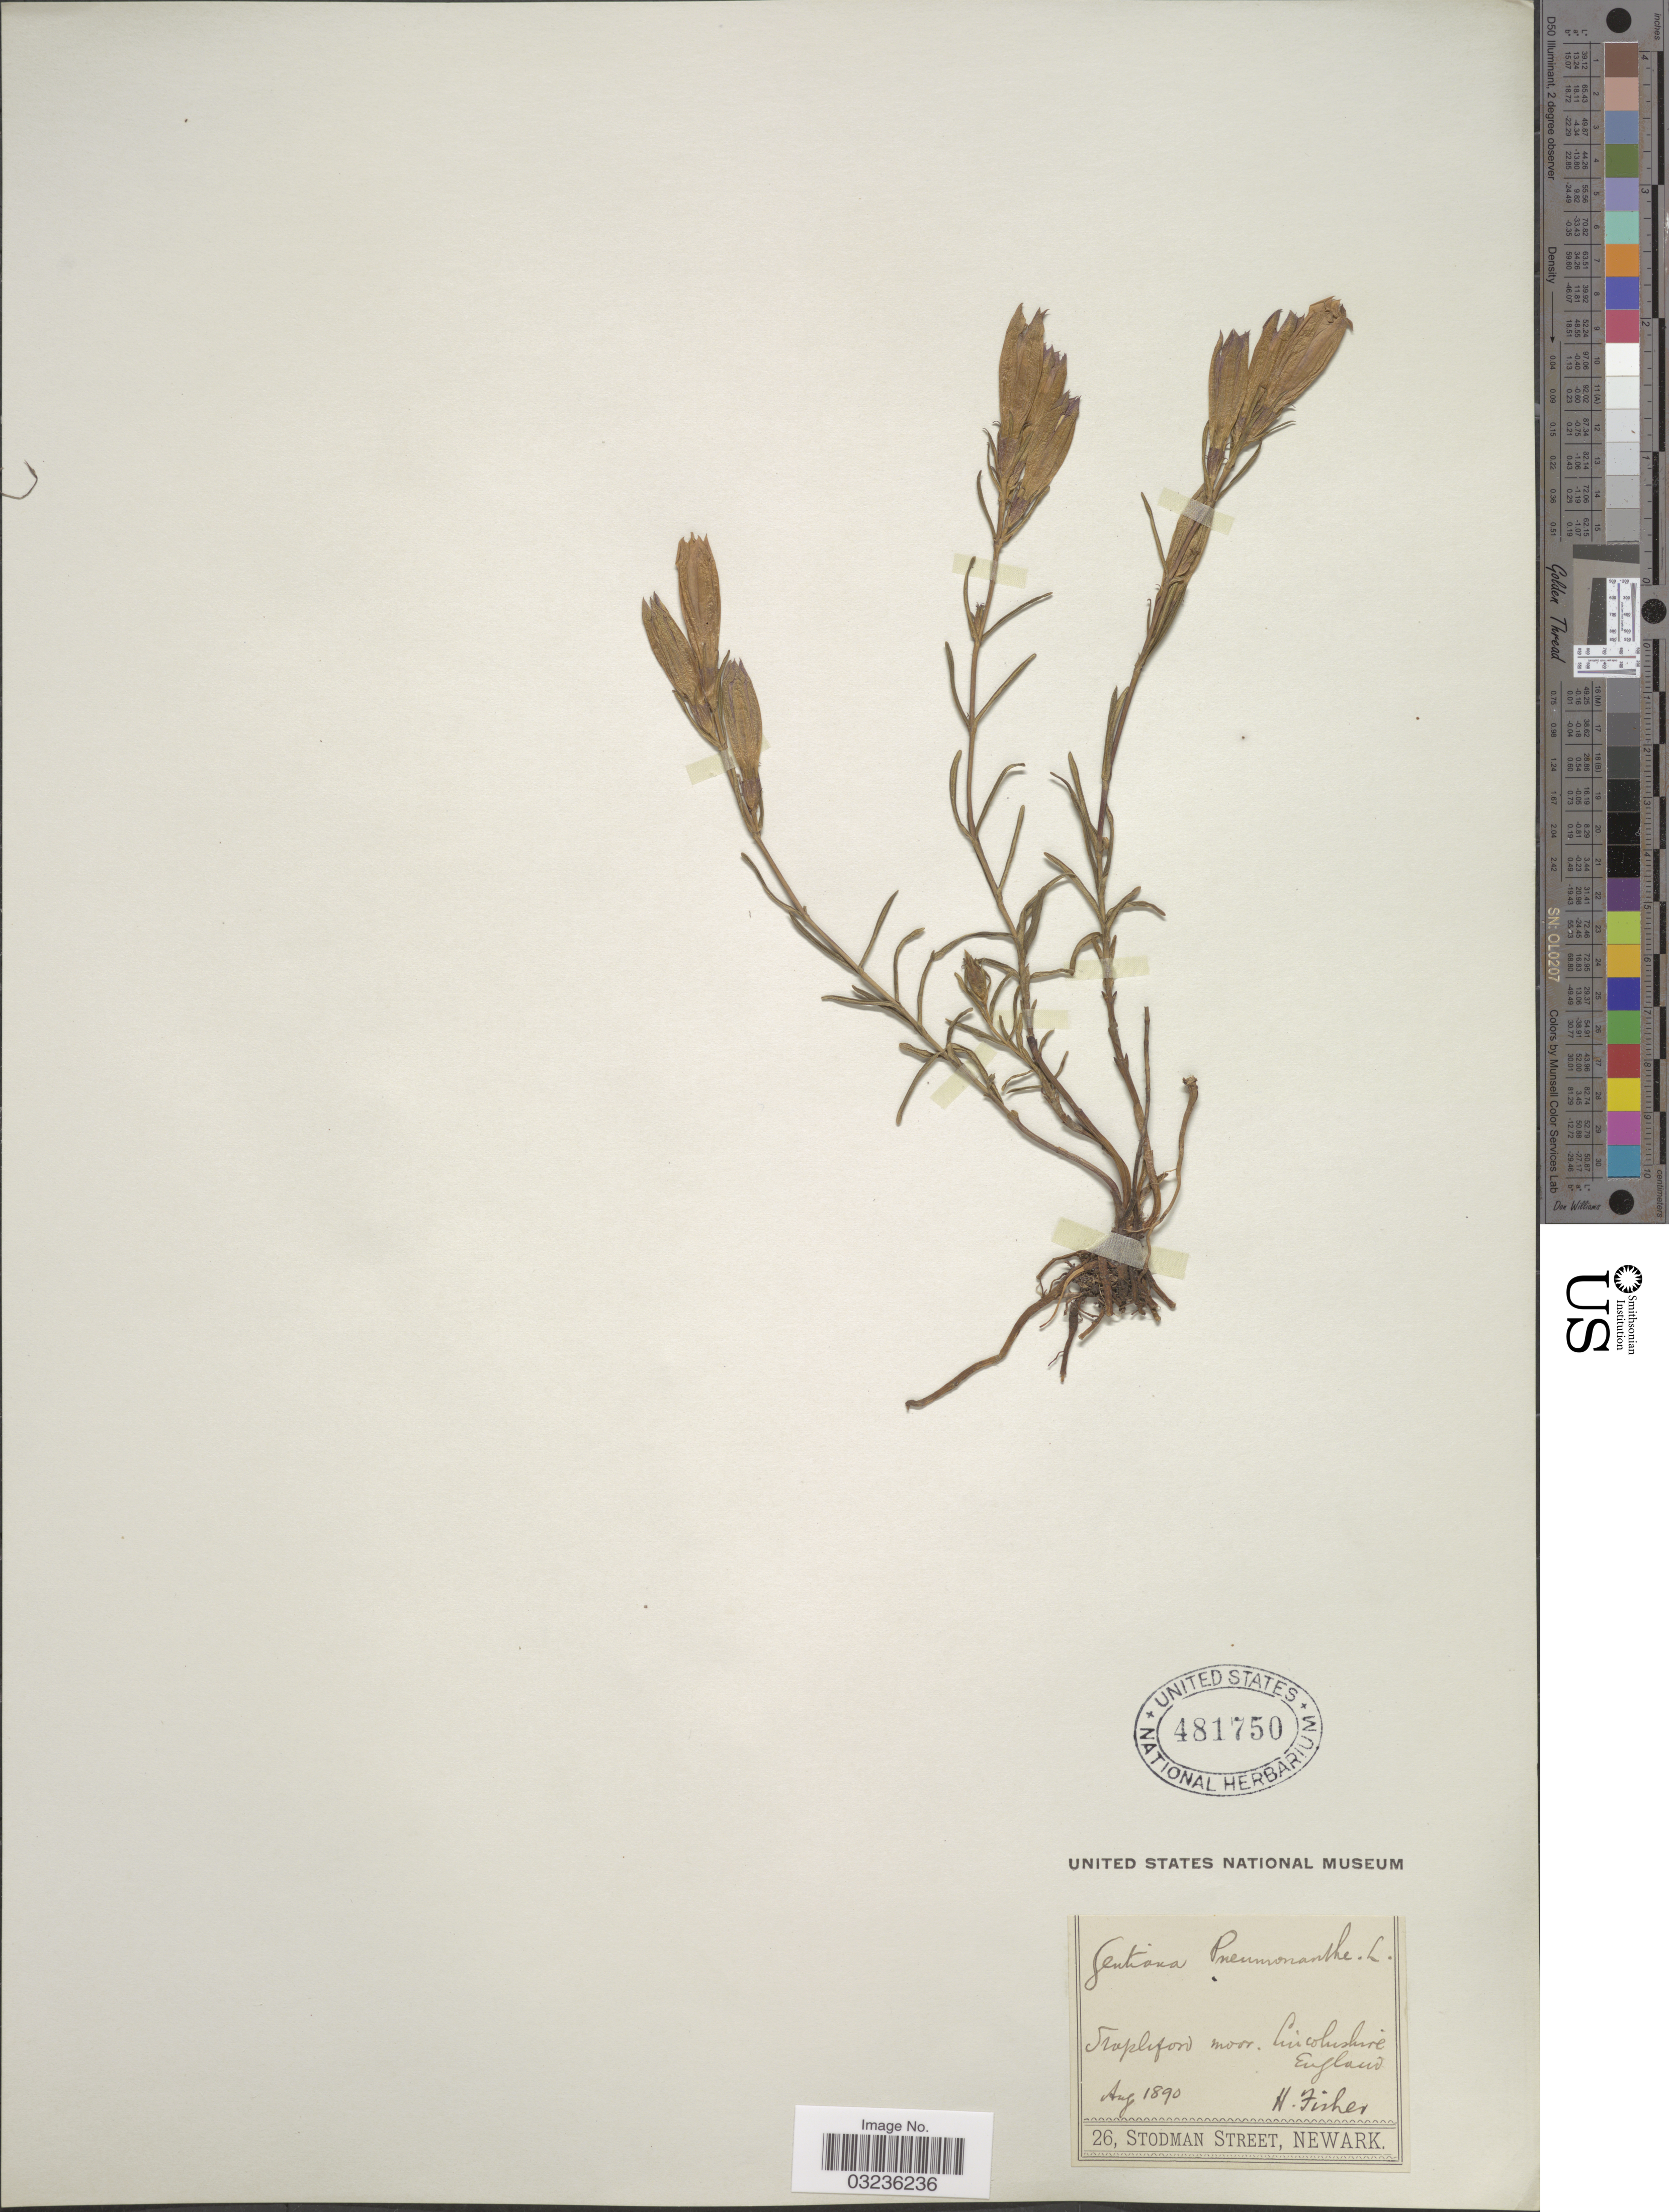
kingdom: Plantae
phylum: Tracheophyta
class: Magnoliopsida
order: Gentianales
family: Gentianaceae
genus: Gentiana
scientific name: Gentiana pneumonanthe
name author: L.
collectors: H. H. Fisher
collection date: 1890-08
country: United Kingdom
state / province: England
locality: Stapleford Moor, Lincolnshire, England.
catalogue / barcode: US 481750